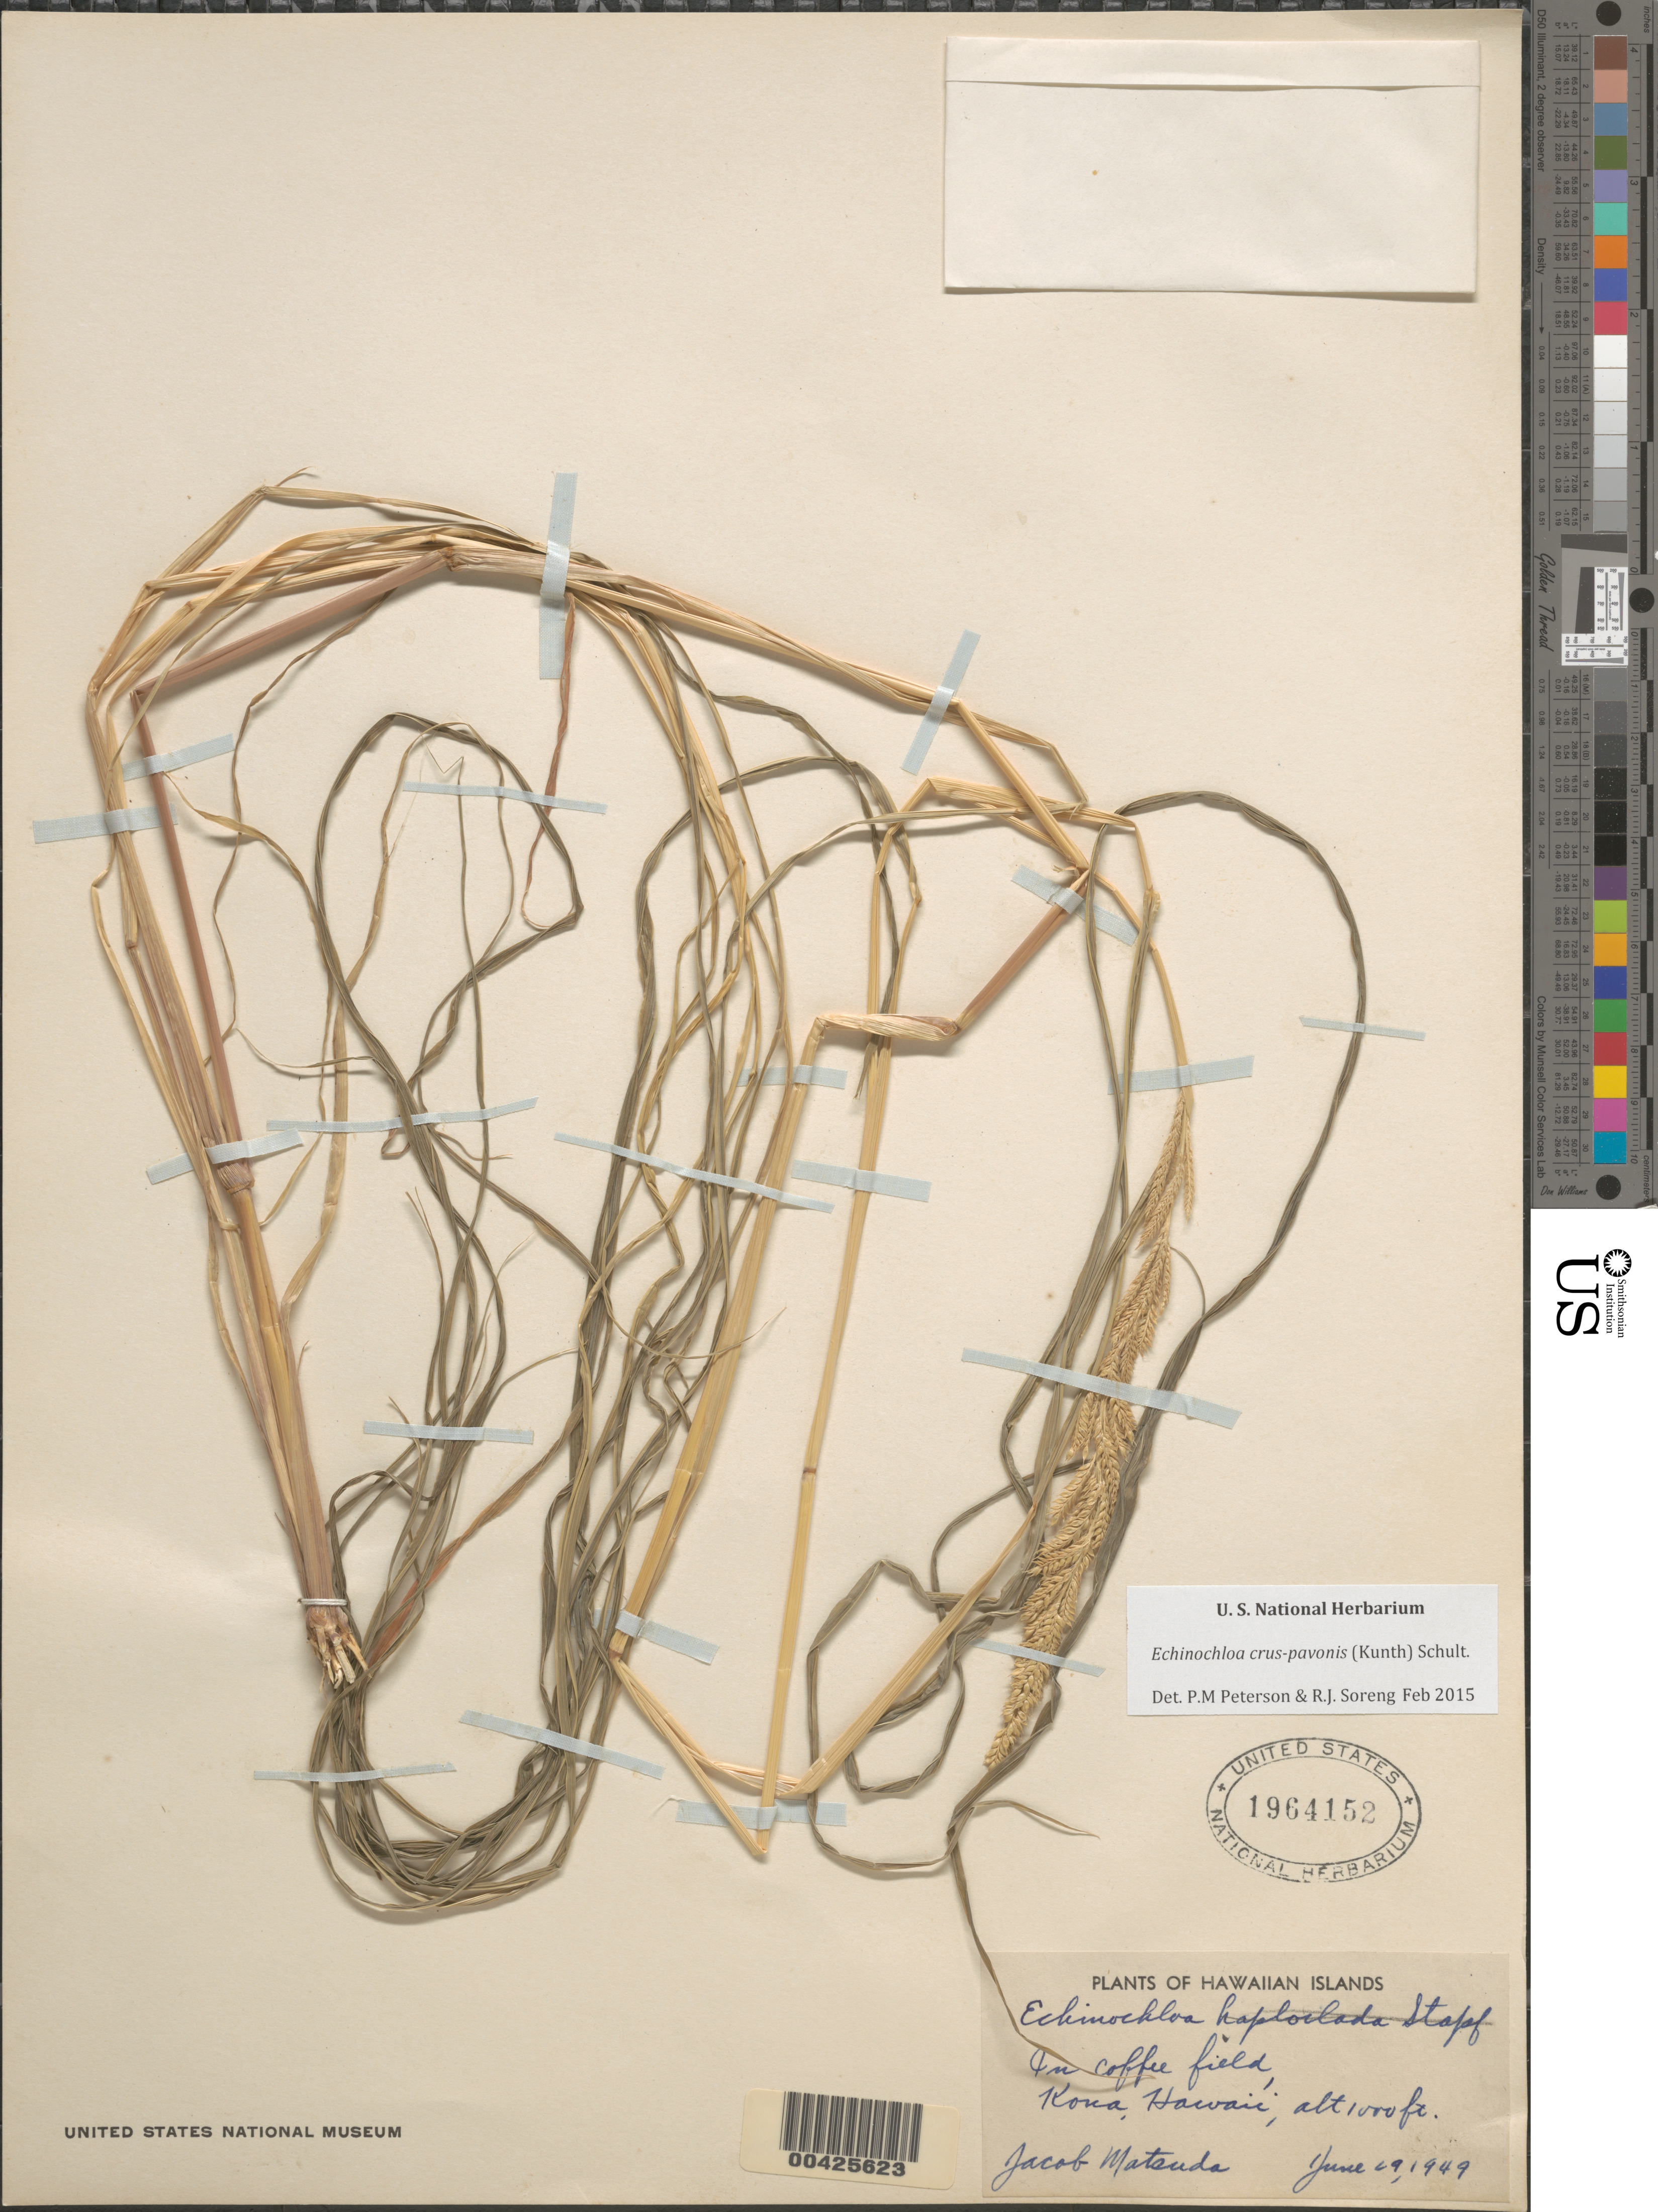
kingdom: Plantae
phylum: Tracheophyta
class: Liliopsida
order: Poales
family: Poaceae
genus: Echinochloa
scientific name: Echinochloa crus-galli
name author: (L.) P. Beauv.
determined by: Wagner, W. L., (BOT), Smithsonian Institution - National Museum of Natural History (UNITED STATES)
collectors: J. Matsuda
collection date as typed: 29 Jun 1949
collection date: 1949-06-29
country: United States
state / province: Hawaii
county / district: Honolulu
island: Oahu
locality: Kona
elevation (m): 305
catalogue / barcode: US 1964152